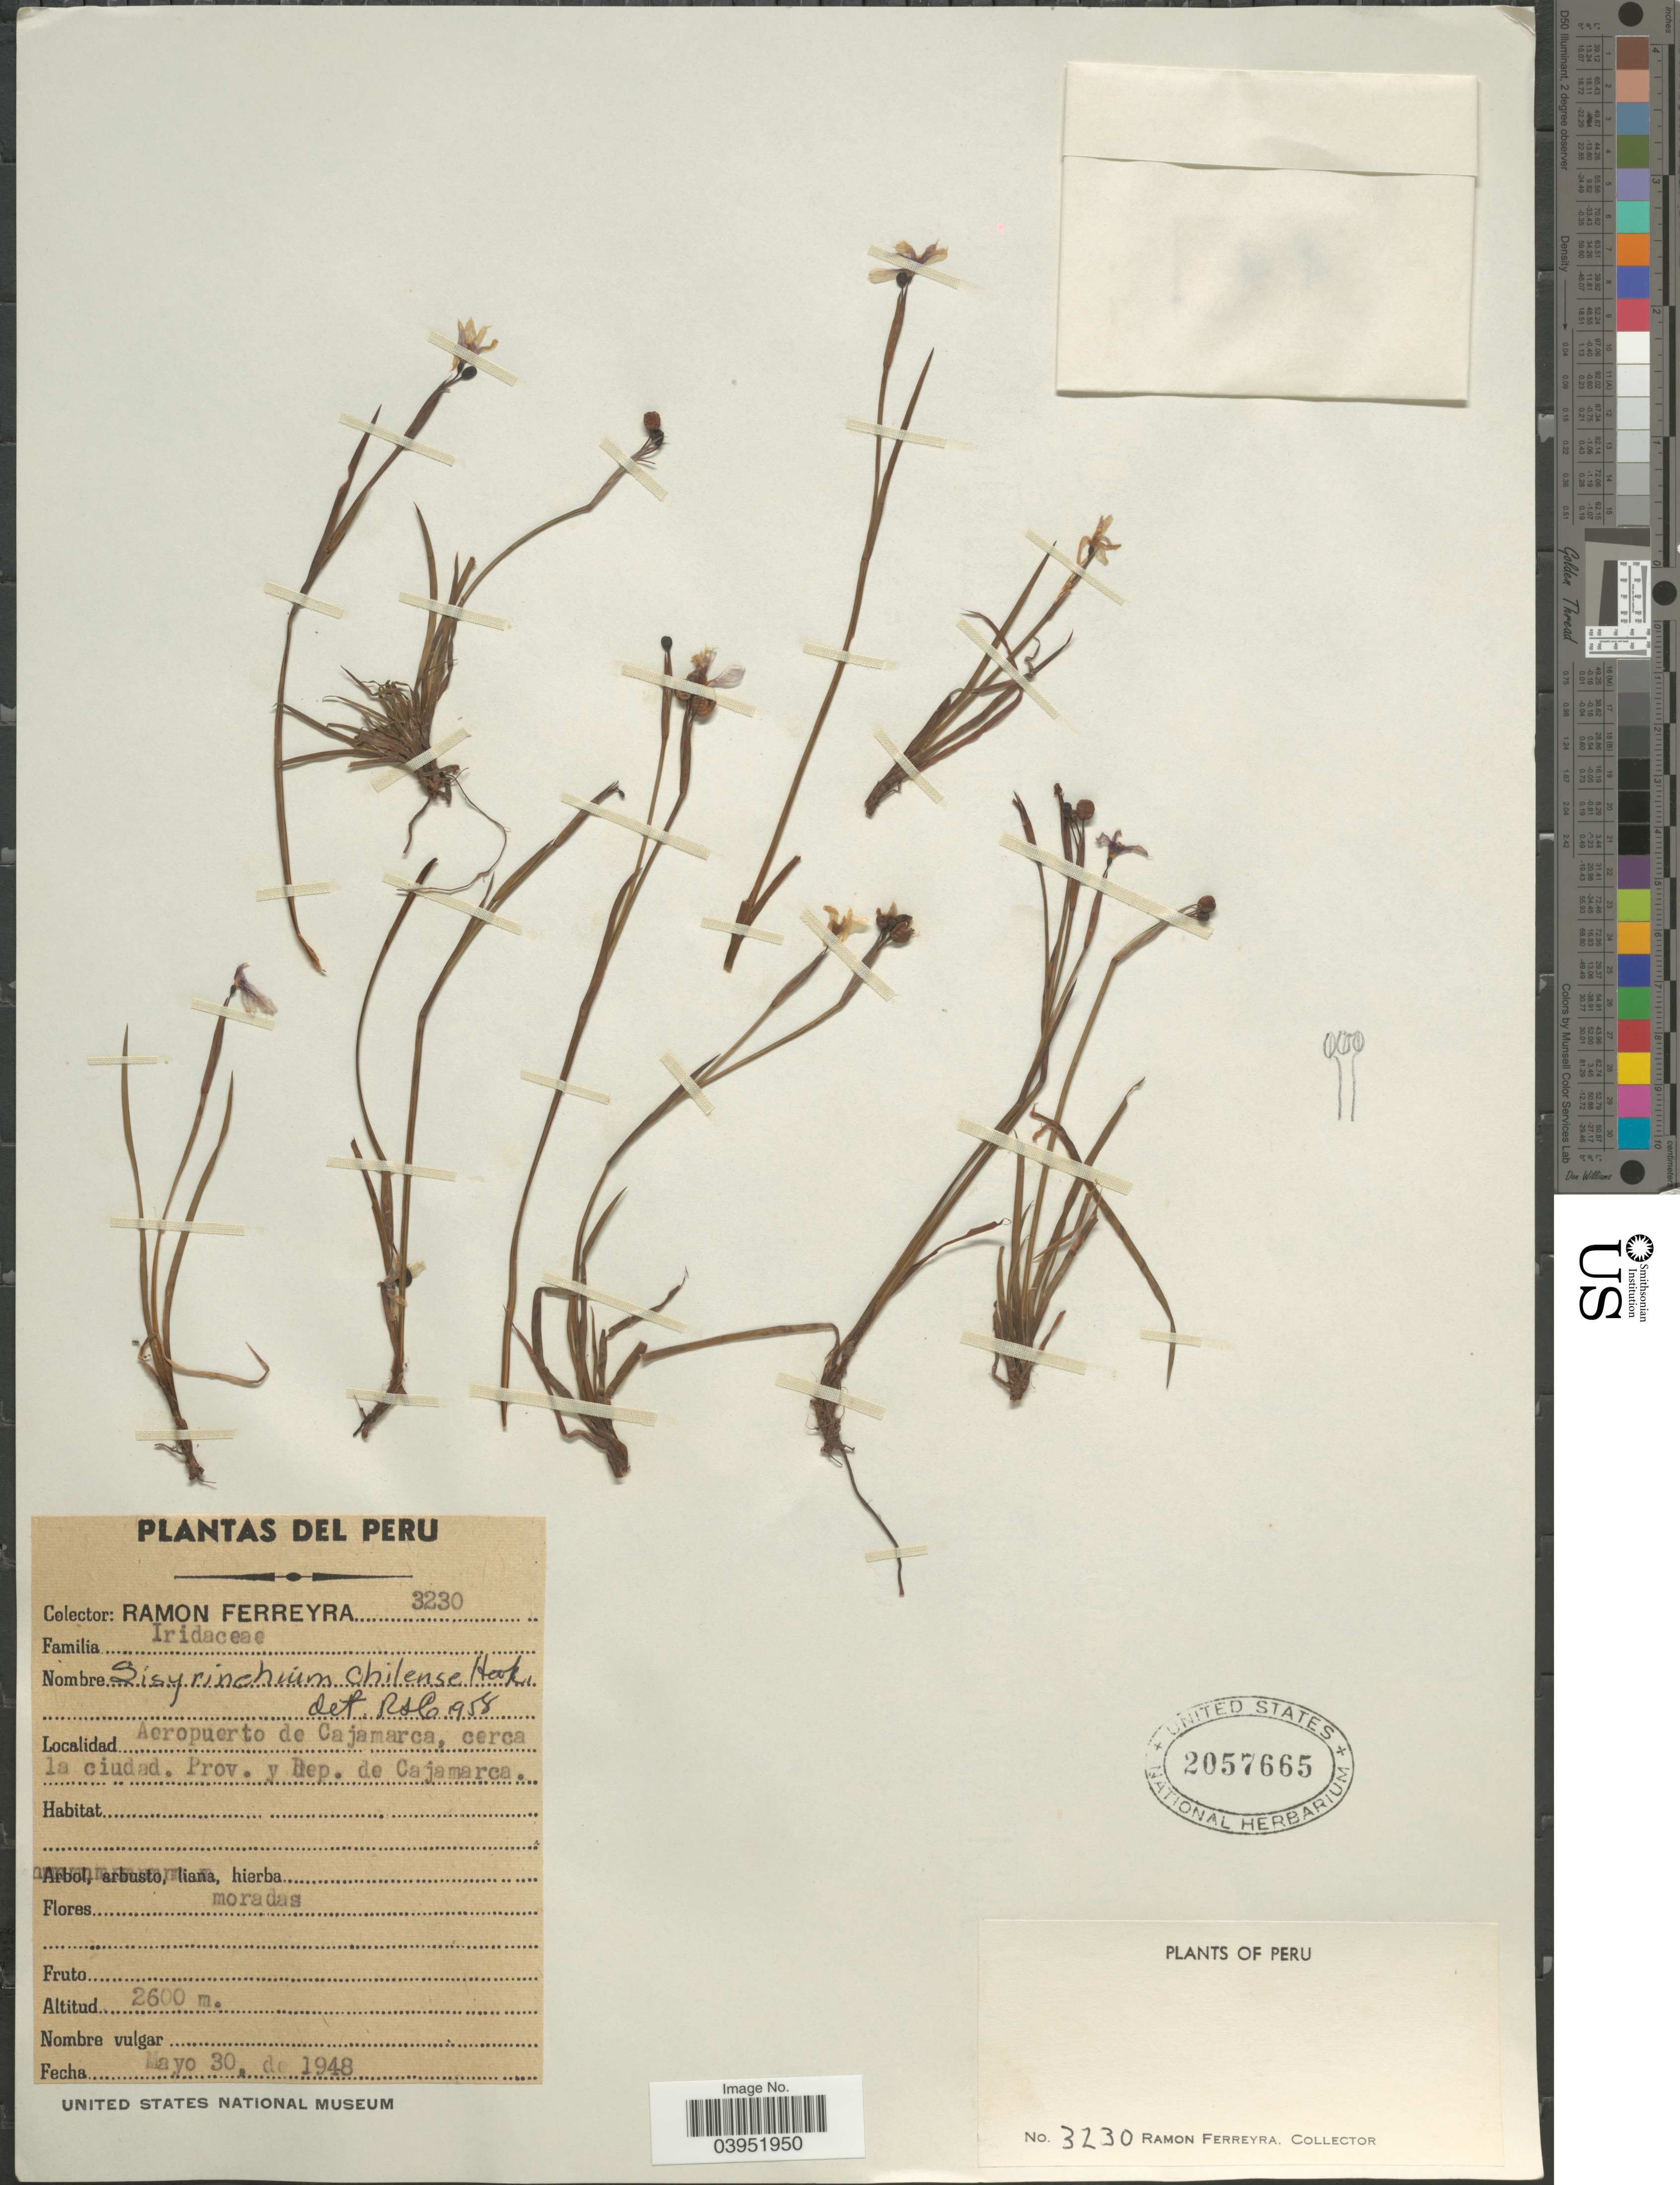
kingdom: Plantae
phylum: Tracheophyta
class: Liliopsida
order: Asparagales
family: Iridaceae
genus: Sisyrinchium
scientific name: Sisyrinchium chilense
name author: Hook.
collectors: R. A. Ferreyra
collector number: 3230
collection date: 1948-05-30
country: Peru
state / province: Cajamarca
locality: Aeropuerto de Cajamarca, cerca la ciudad. Prov. y Dep. de Cajamarca.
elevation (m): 2600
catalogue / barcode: US 2057665